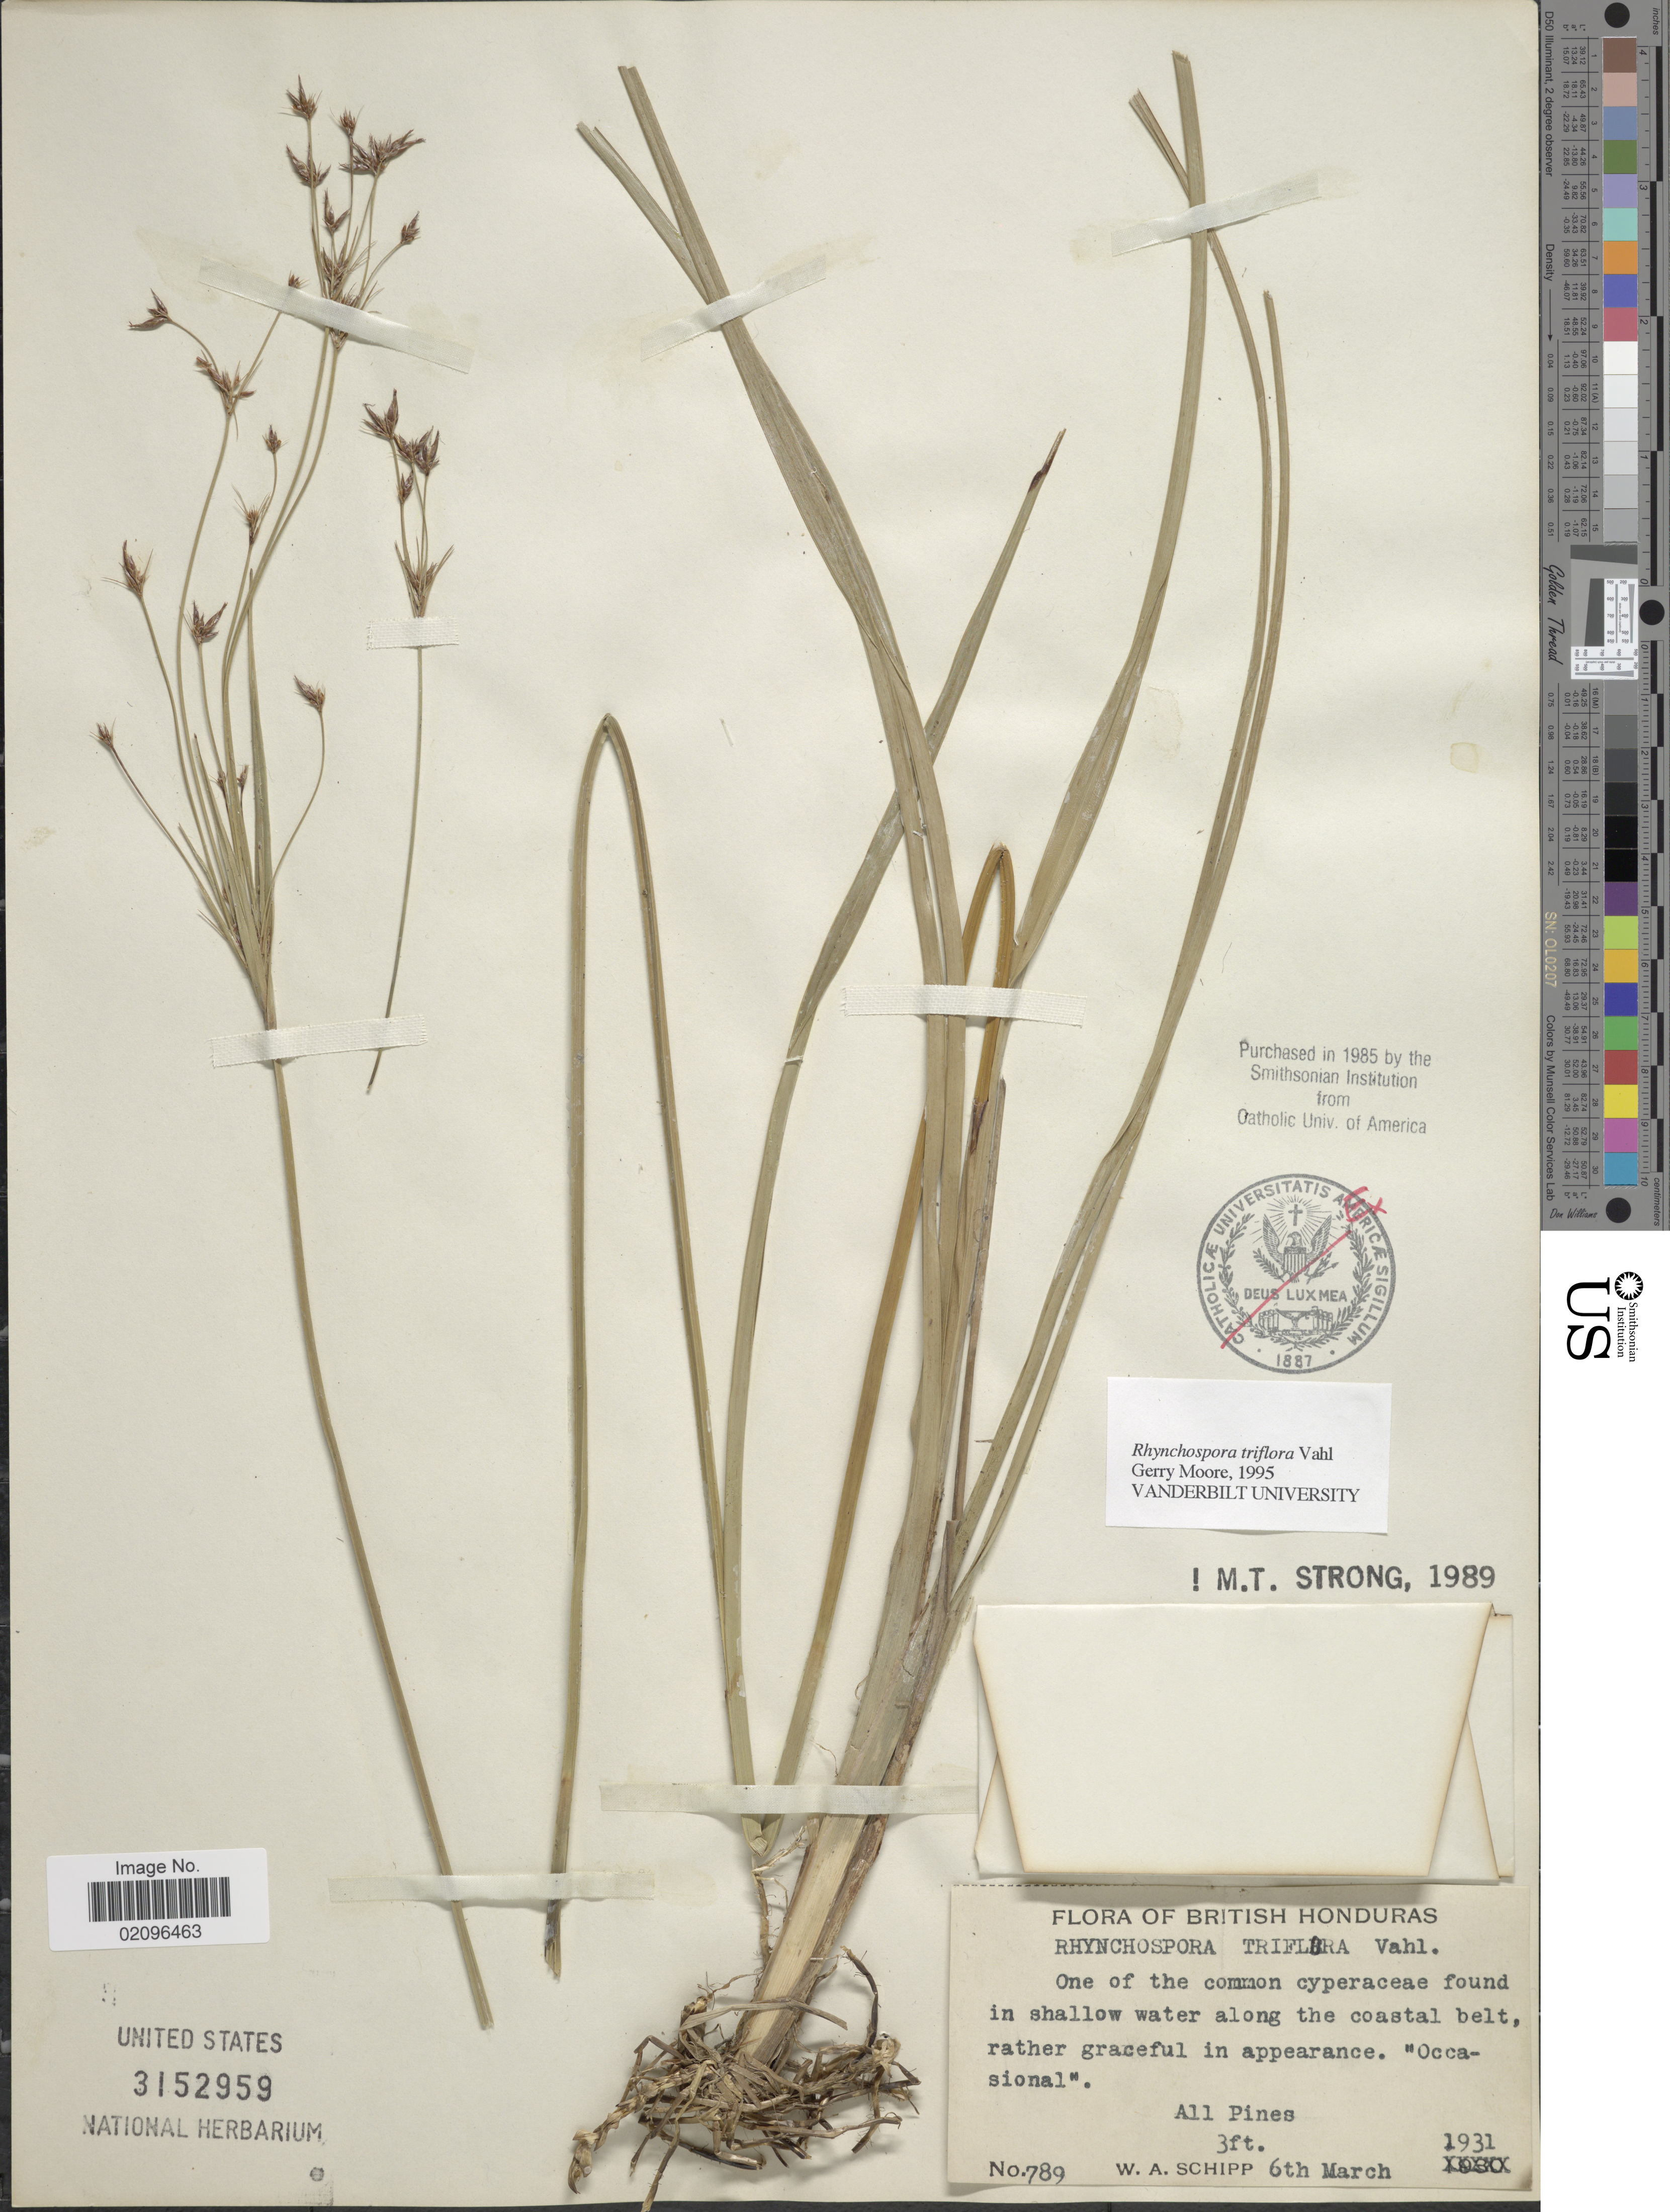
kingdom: Plantae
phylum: Tracheophyta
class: Liliopsida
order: Poales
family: Cyperaceae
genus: Rhynchospora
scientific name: Rhynchospora triflora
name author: Vahl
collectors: W. Schipp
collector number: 789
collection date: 1931-03-06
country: Belize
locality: British Honduras. All pines. along the coastal belt, rather graceful in appearance "Occasional".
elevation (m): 1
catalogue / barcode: US 3152959